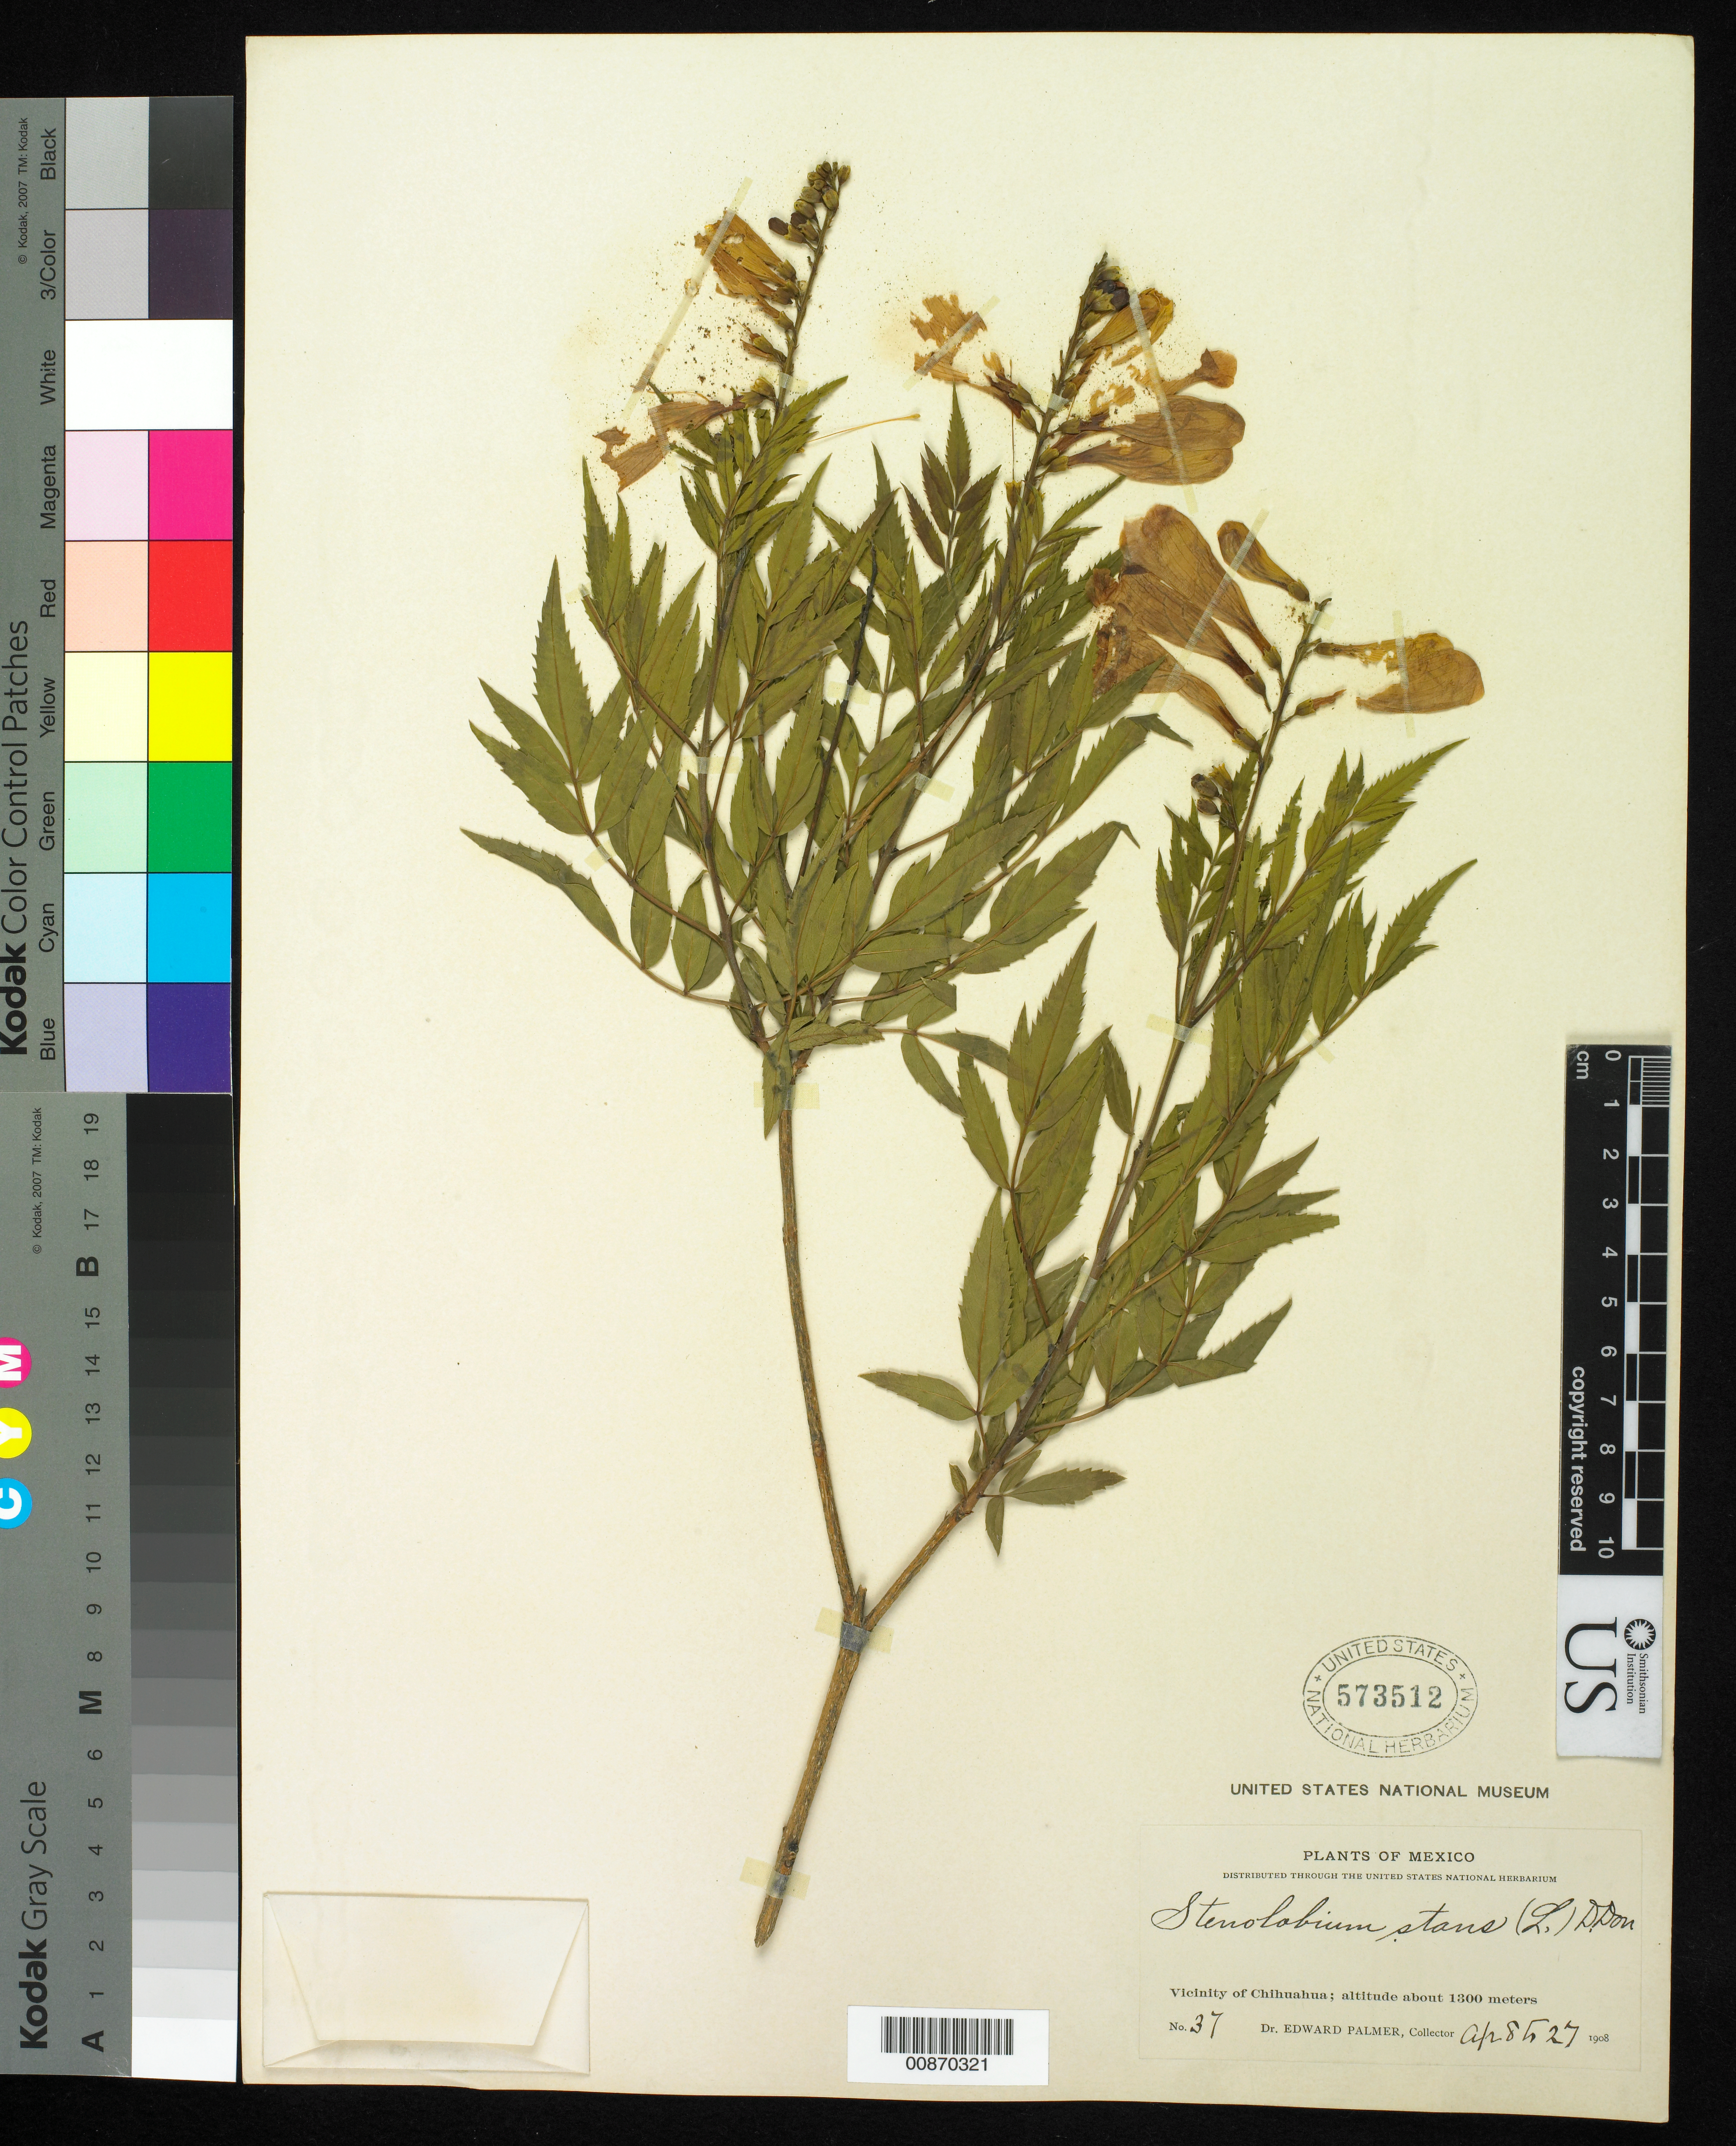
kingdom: Plantae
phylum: Tracheophyta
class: Magnoliopsida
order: Lamiales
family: Bignoniaceae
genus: Tecoma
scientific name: Tecoma stans var. angustata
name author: Rehder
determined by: Strong, M. T., (US), Smithsonian Institution - National Museum of Natural History (UNITED STATES)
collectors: E. Palmer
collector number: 37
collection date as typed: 08 Apr 1908 to 27 Apr 1908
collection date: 1908-04-08/1908-04-27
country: Mexico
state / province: Chihuahua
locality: Vicinity of Chihuahua.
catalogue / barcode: US 573512